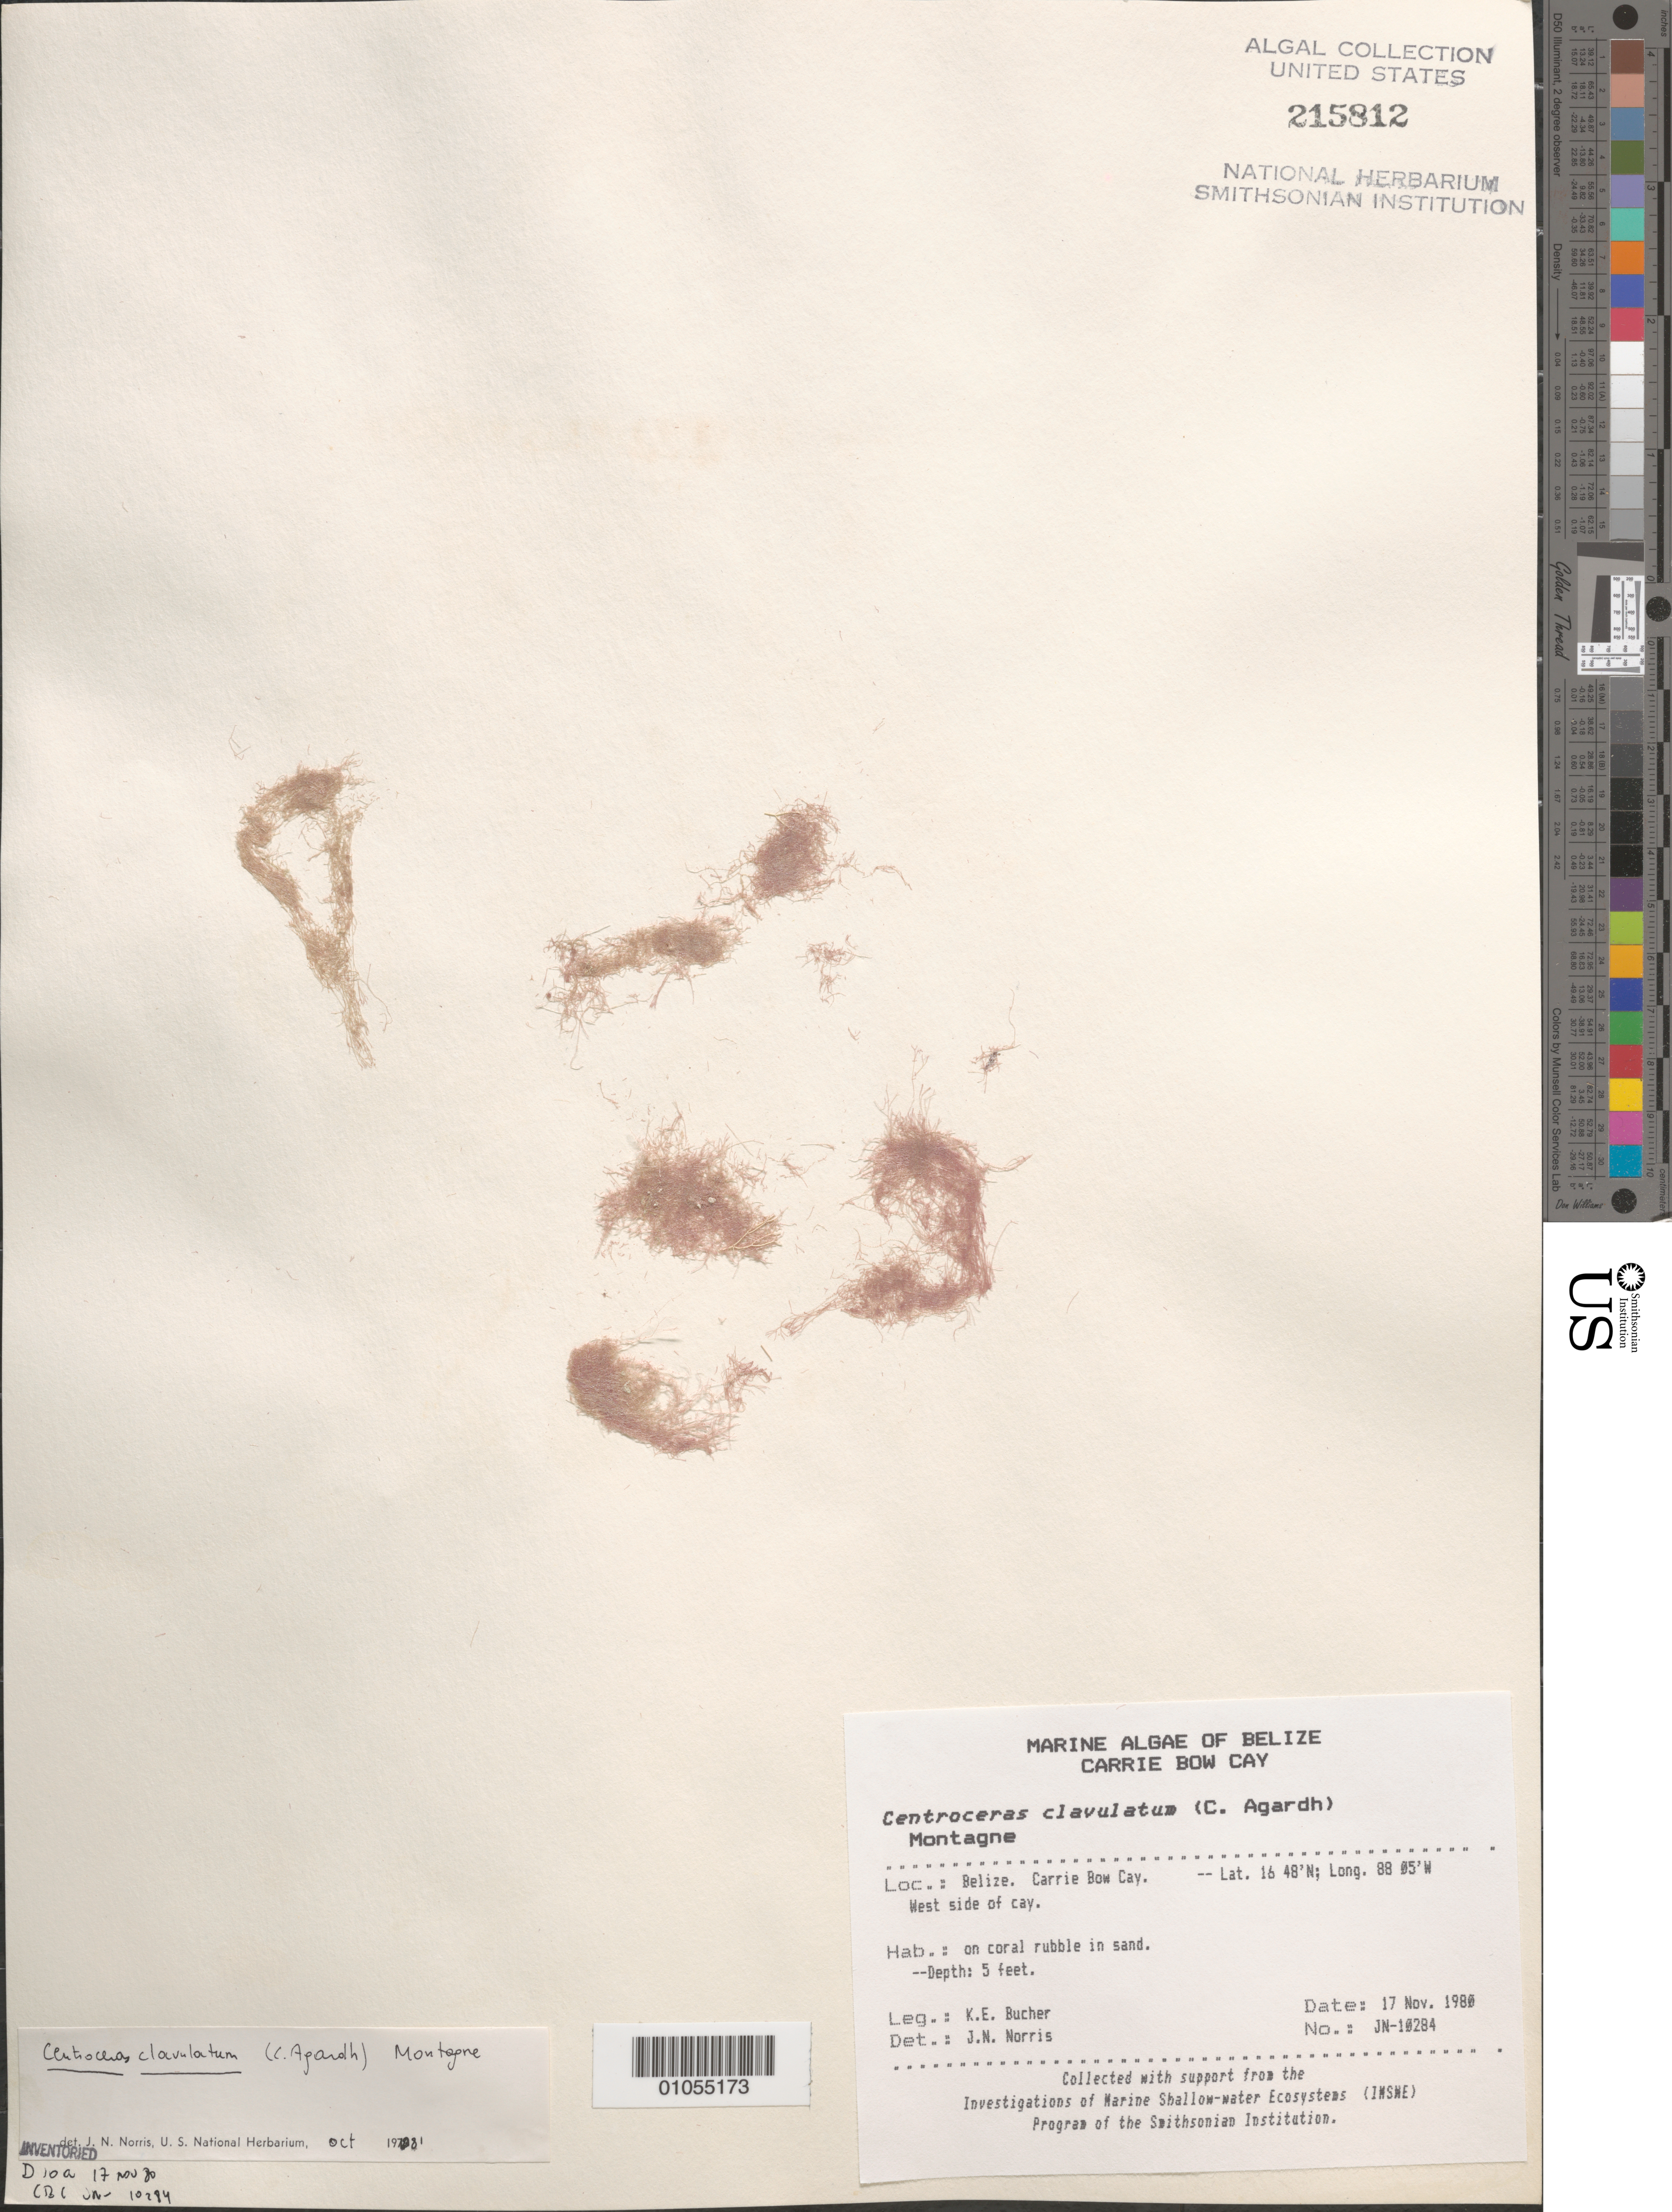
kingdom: Plantae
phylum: Rhodophyta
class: Florideophyceae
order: Ceramiales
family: Ceramiaceae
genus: Centroceras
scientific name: Centroceras clavulatum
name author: (C. Agardh) Mont.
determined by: Norris, James N.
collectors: K. E. Bucher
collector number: JN-10284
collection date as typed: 17 Nov 1980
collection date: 1980-11-17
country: Belize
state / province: Stann Creek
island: Carrie Bow Cay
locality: West side of cay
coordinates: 16 48'N, 88 05'W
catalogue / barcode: US 215812